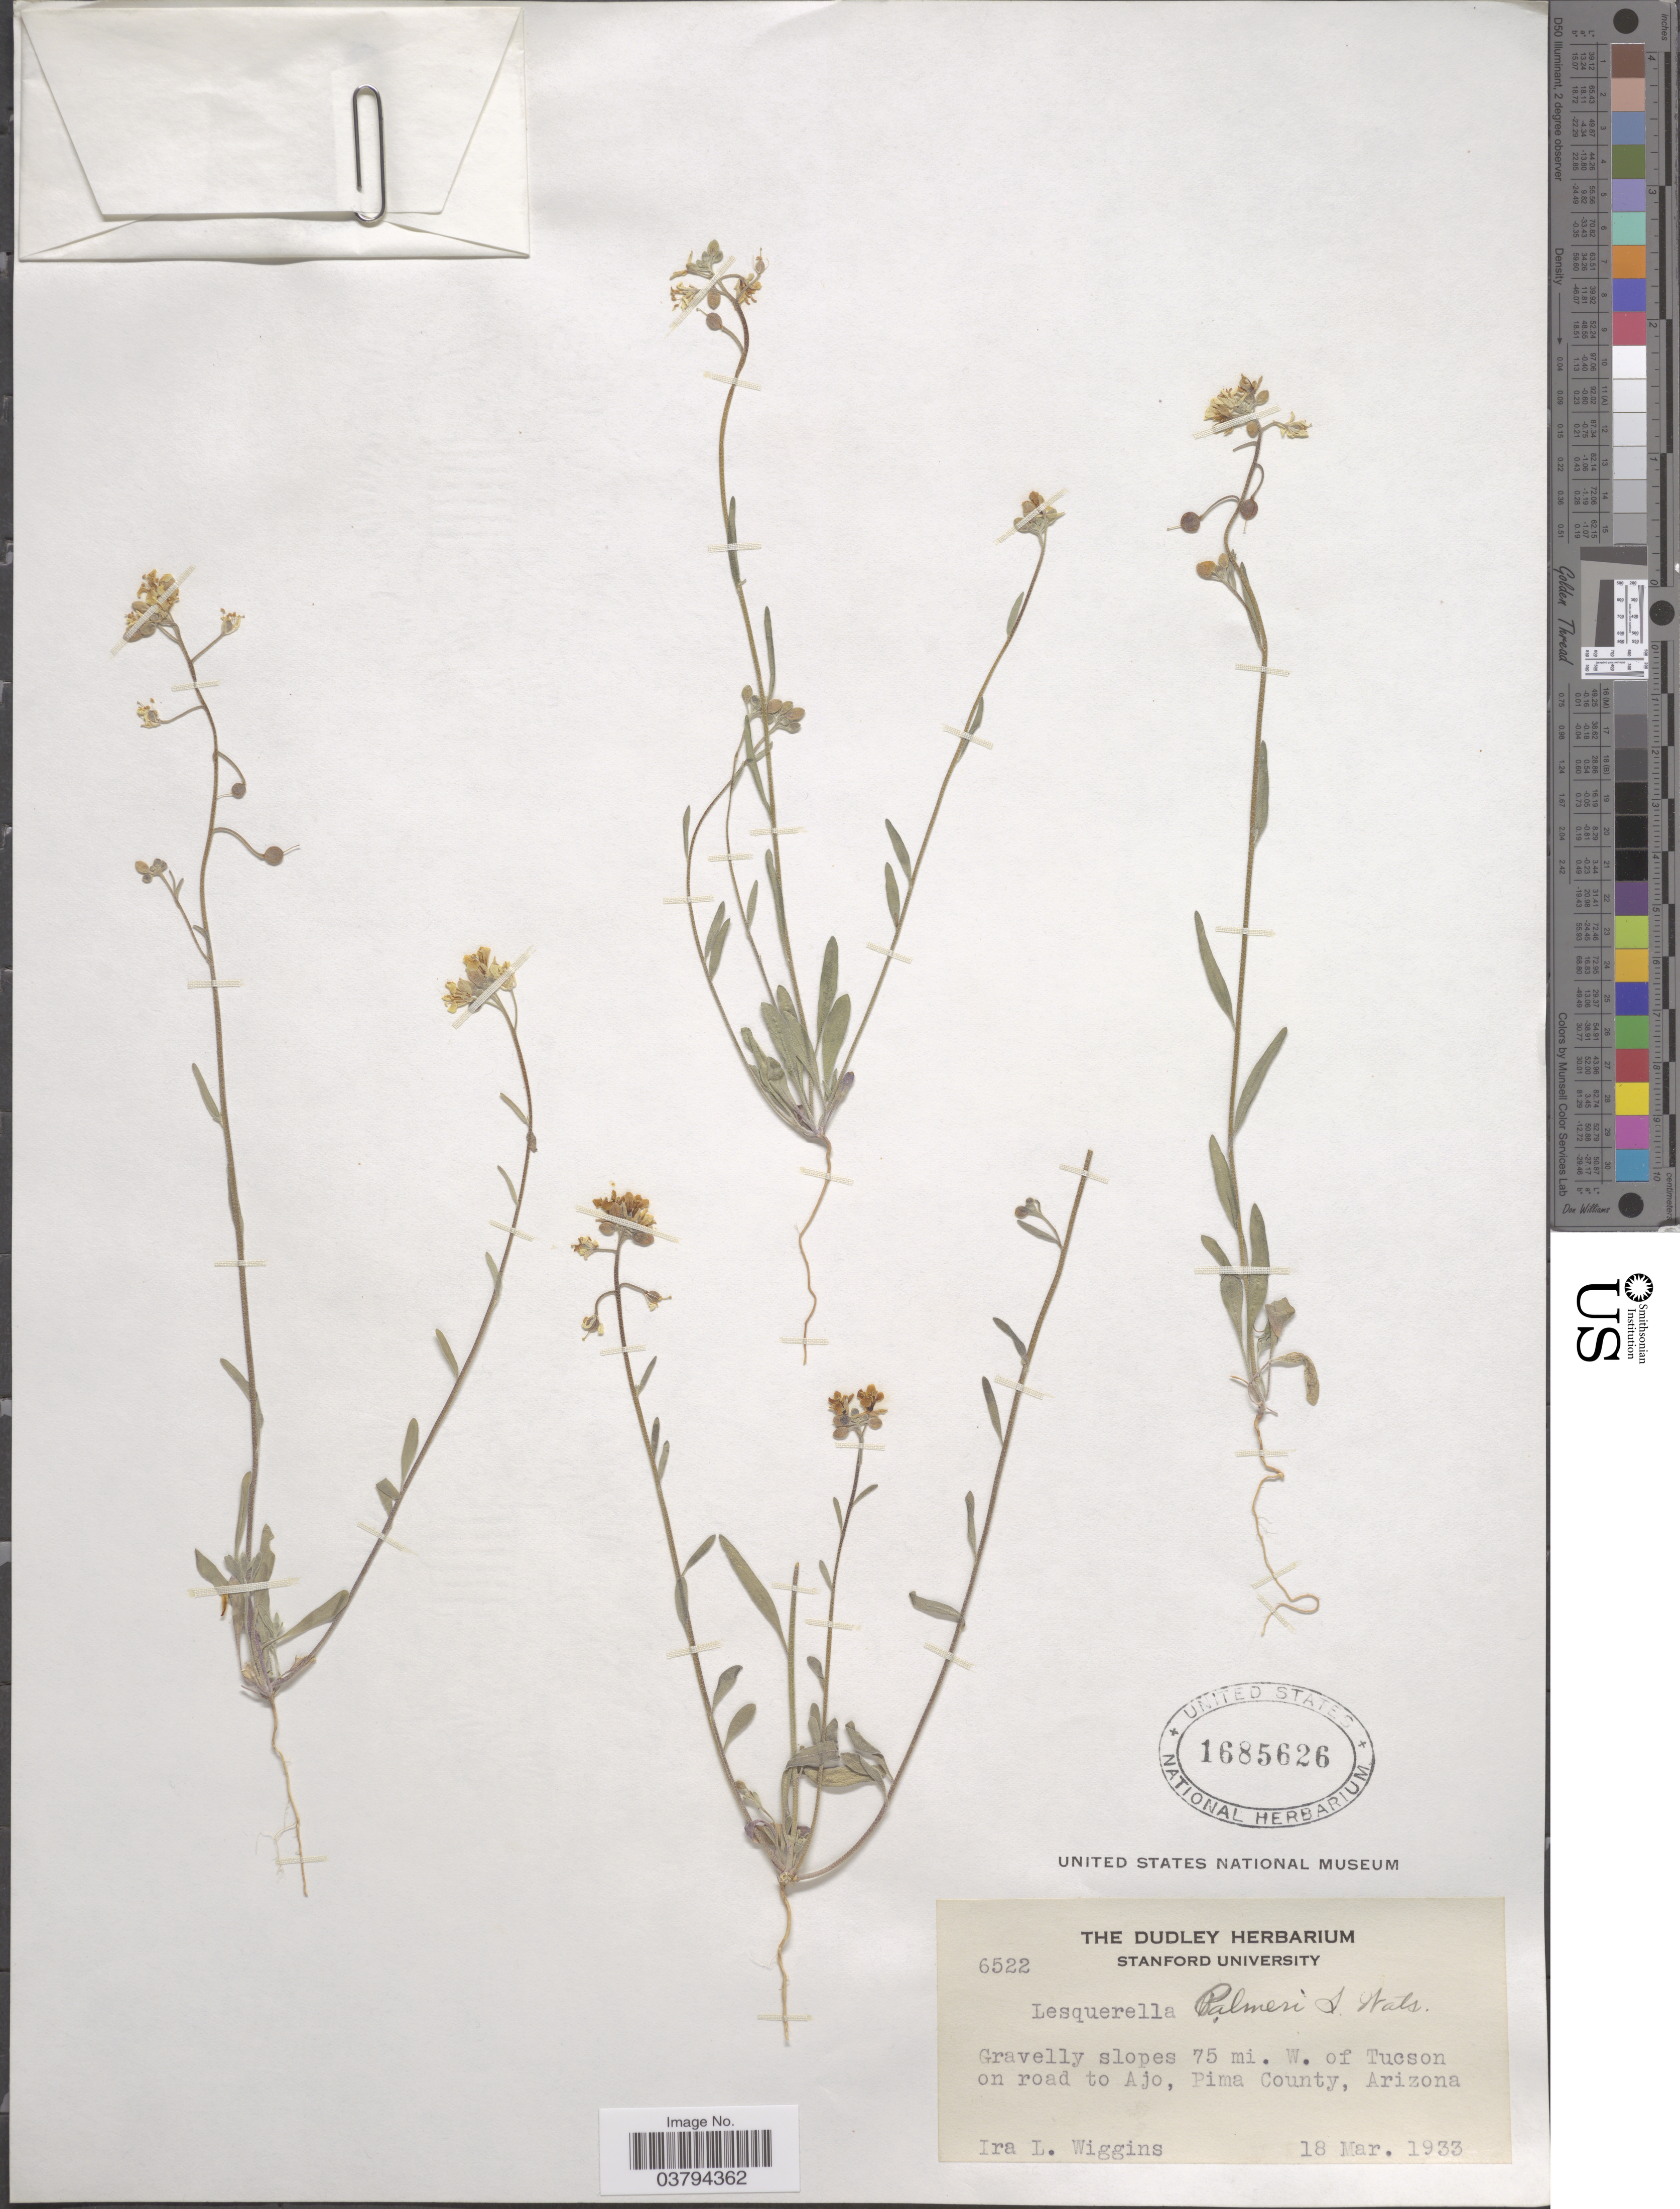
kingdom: Plantae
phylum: Tracheophyta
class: Magnoliopsida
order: Brassicales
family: Brassicaceae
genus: Lesquerella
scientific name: Lesquerella tenella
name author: A. Nelson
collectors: I. L. Wiggins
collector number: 6522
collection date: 1933-03-18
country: United States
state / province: Arizona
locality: Gravelly slopes 75 mi. W. of Tucson on road to Ajo, Pima County.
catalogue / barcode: US 1685626